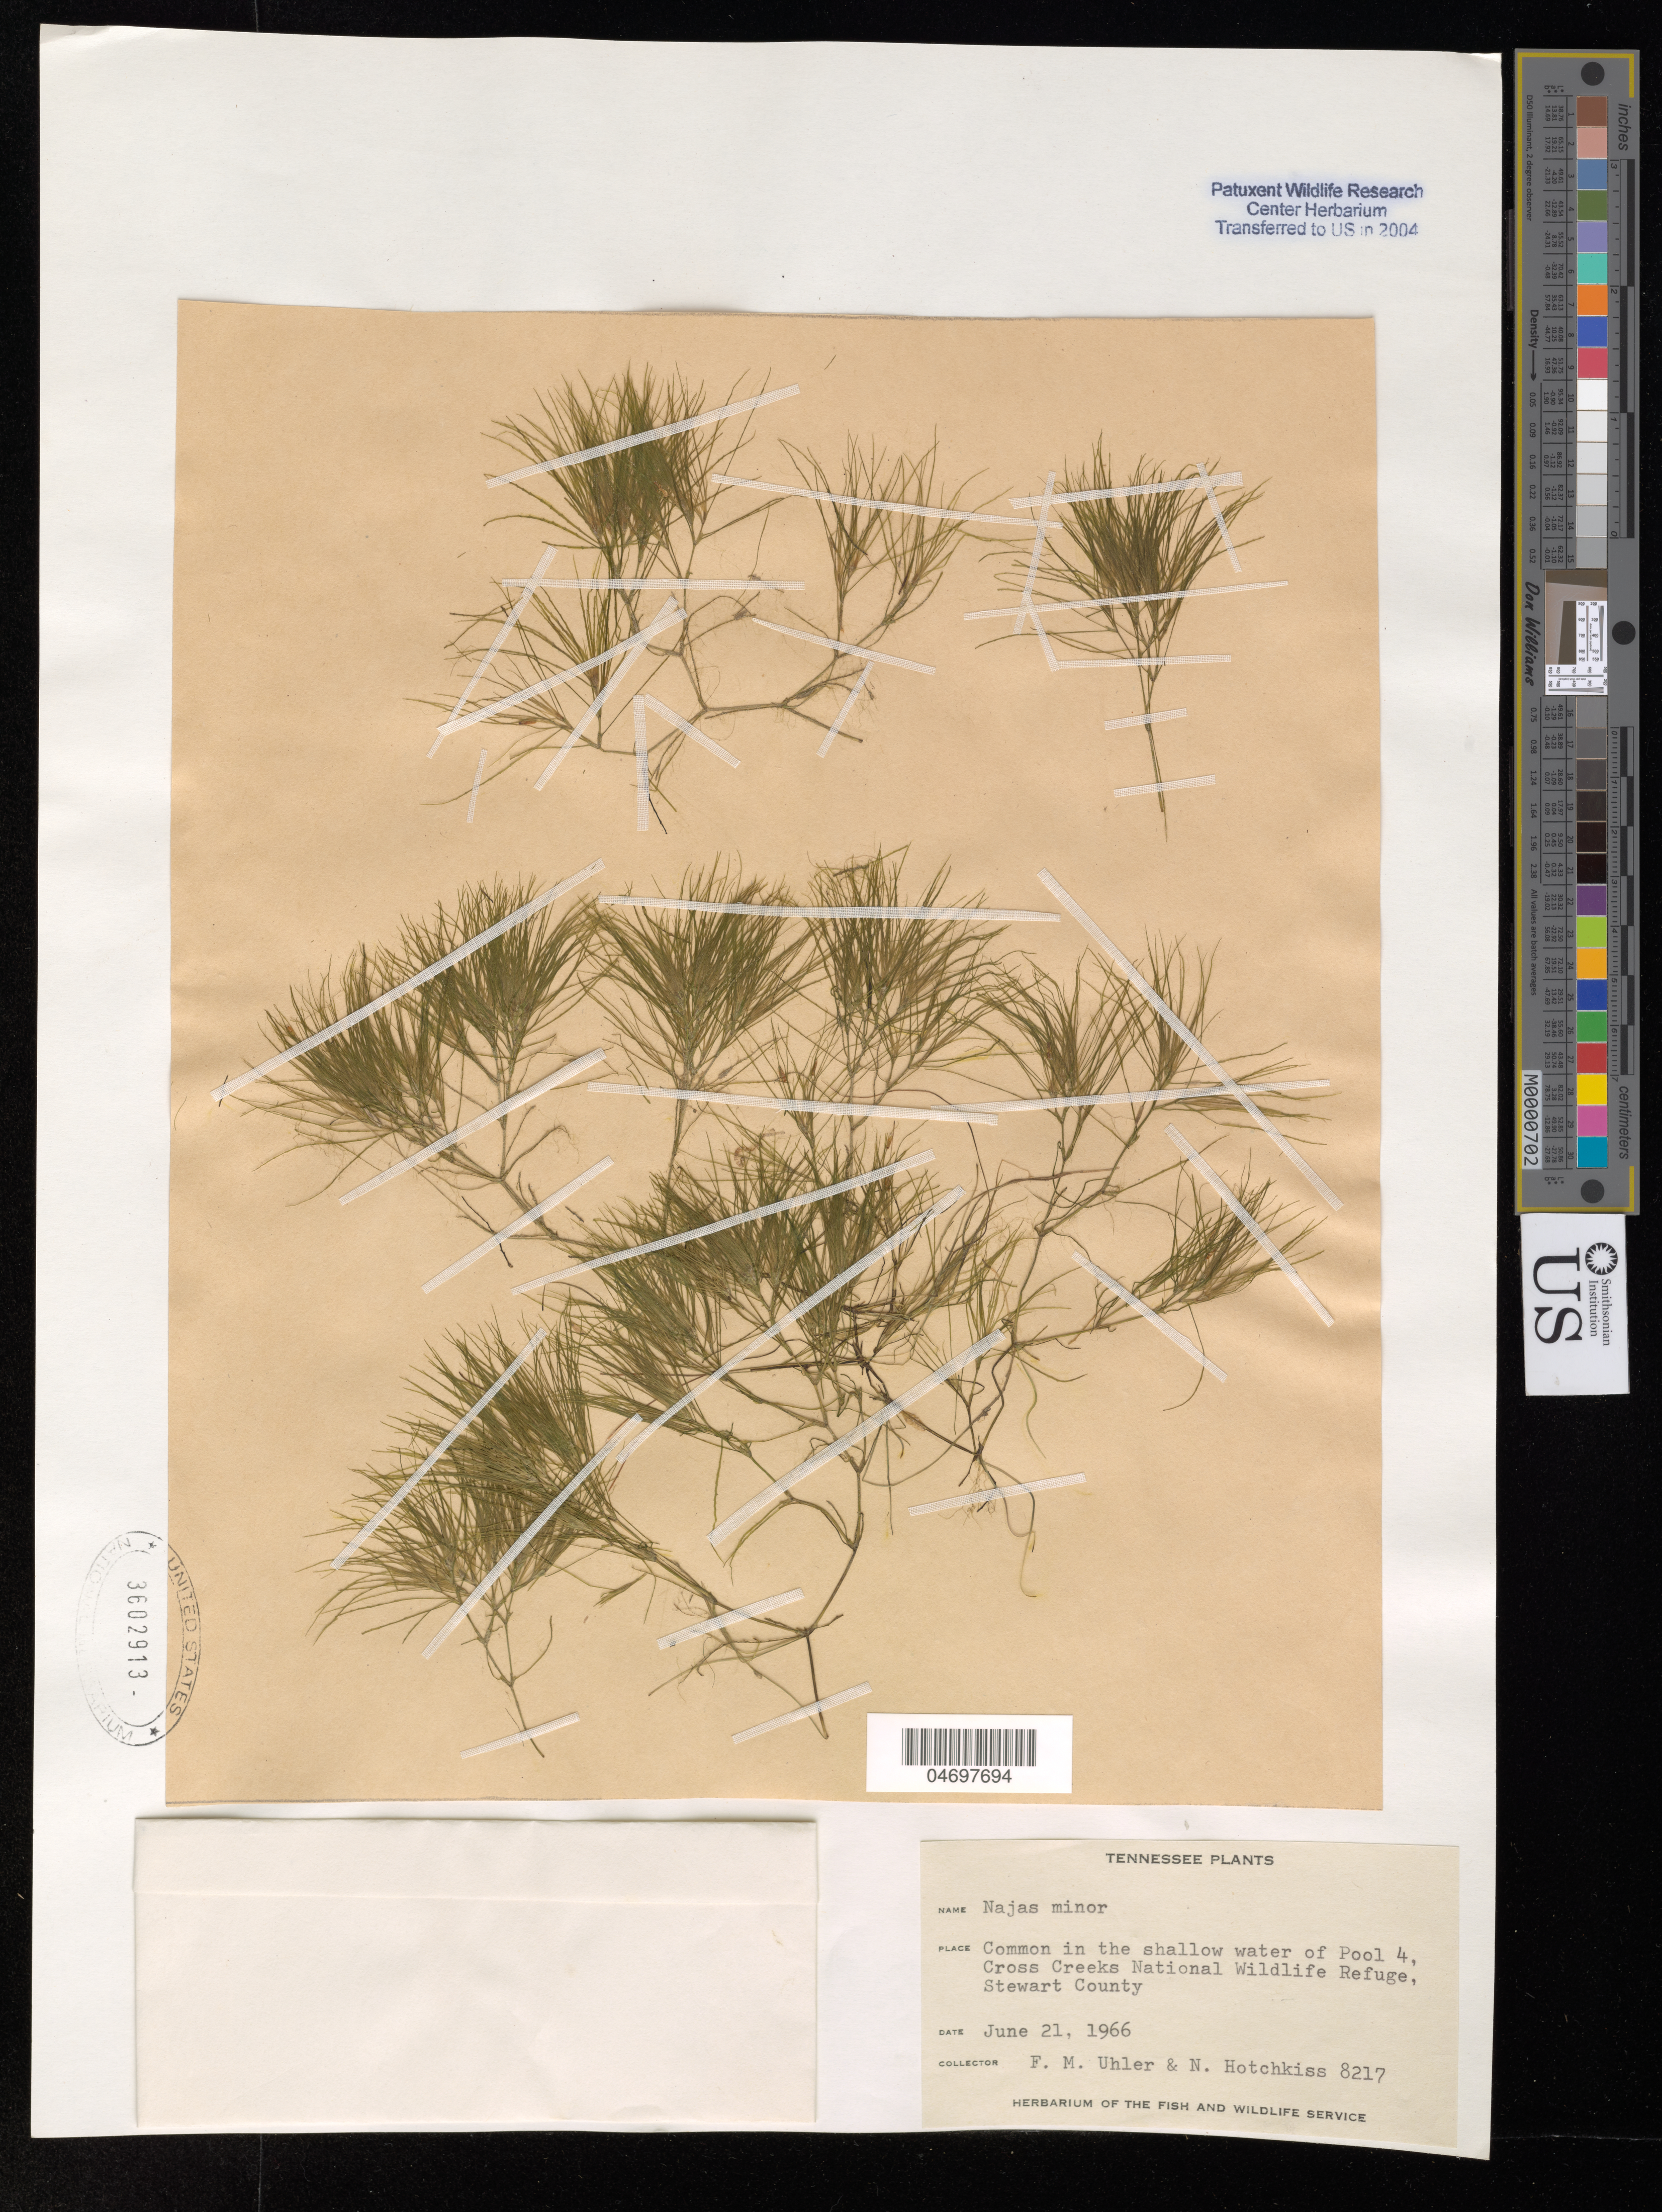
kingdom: Plantae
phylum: Tracheophyta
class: Liliopsida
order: Alismatales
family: Hydrocharitaceae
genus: Najas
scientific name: Najas marina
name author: L.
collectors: F. M. Uhler & N. Hotchkiss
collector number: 8217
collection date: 1966-06-21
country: United States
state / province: Tennessee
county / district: Stewart Co.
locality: In the shallow water of Pool 4, Cross Creeks National Wildlife Refuge.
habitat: In shallow water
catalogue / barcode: US 3602913